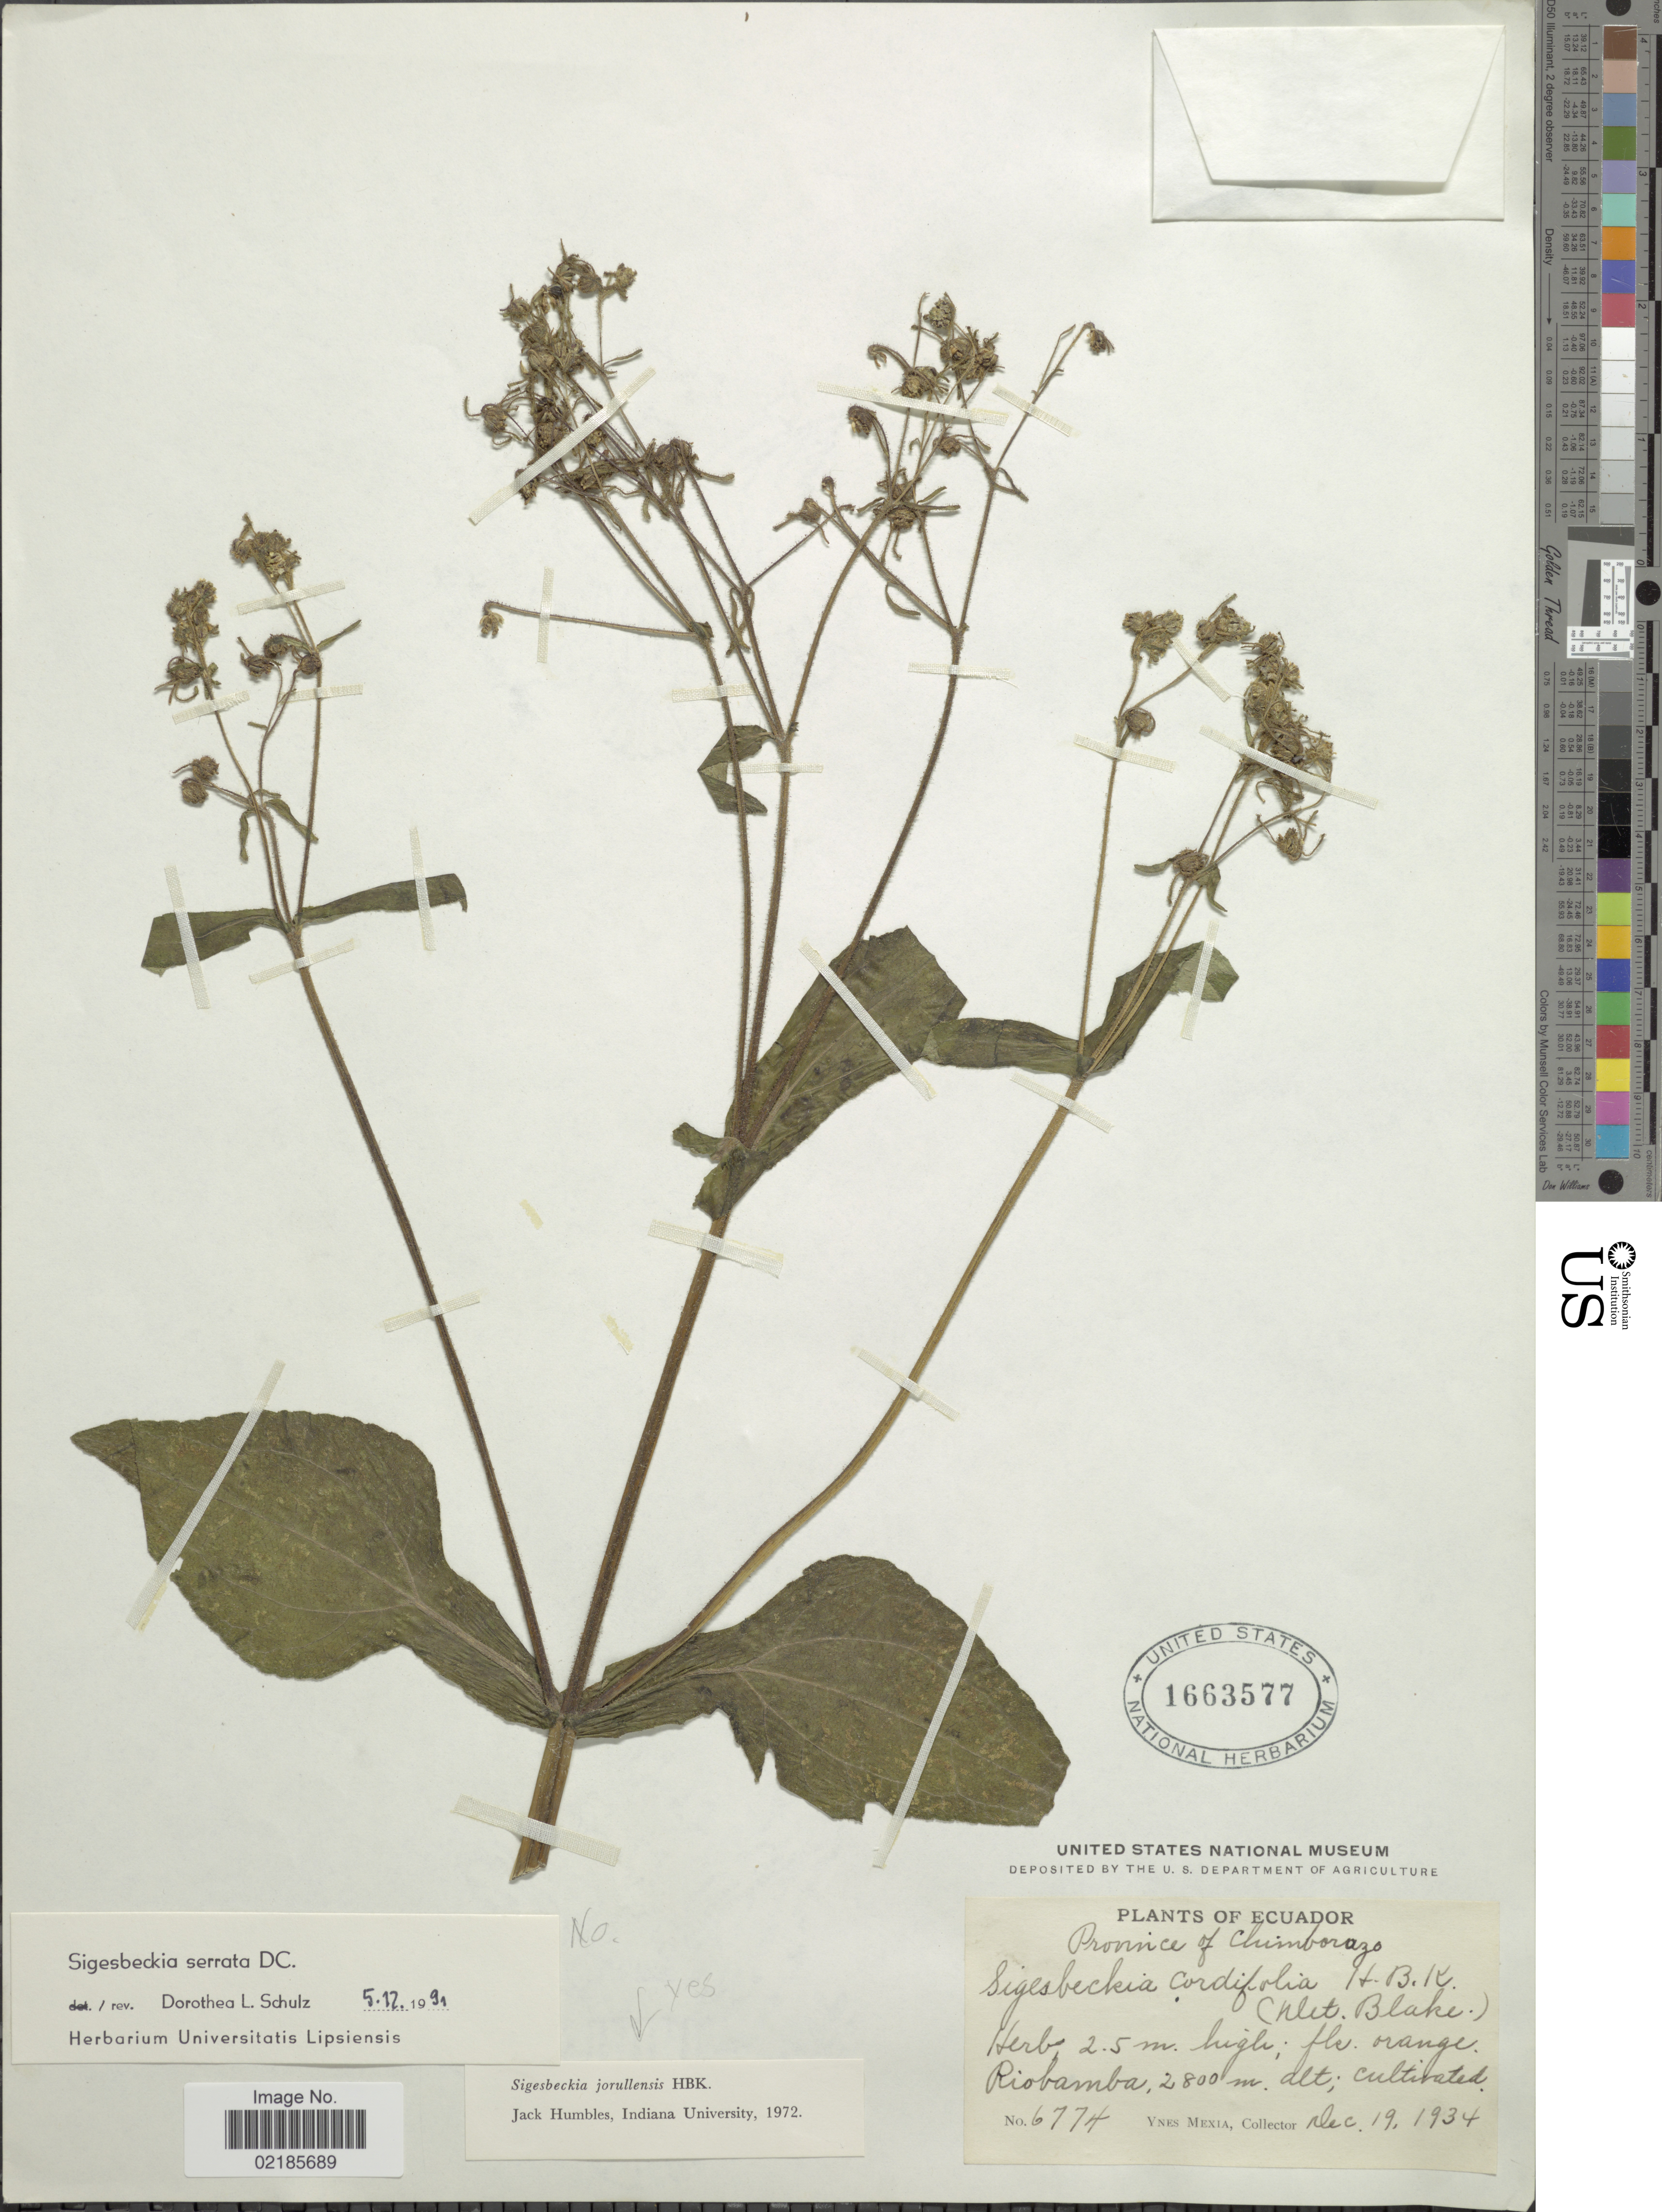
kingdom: Plantae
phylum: Tracheophyta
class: Magnoliopsida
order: Asterales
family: Asteraceae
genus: Sigesbeckia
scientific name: Sigesbeckia jorullensis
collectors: Y. Mexia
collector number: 6774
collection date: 1934-12-19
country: Ecuador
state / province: Chimborazo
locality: Riobamba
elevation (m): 2800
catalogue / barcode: US 1663577